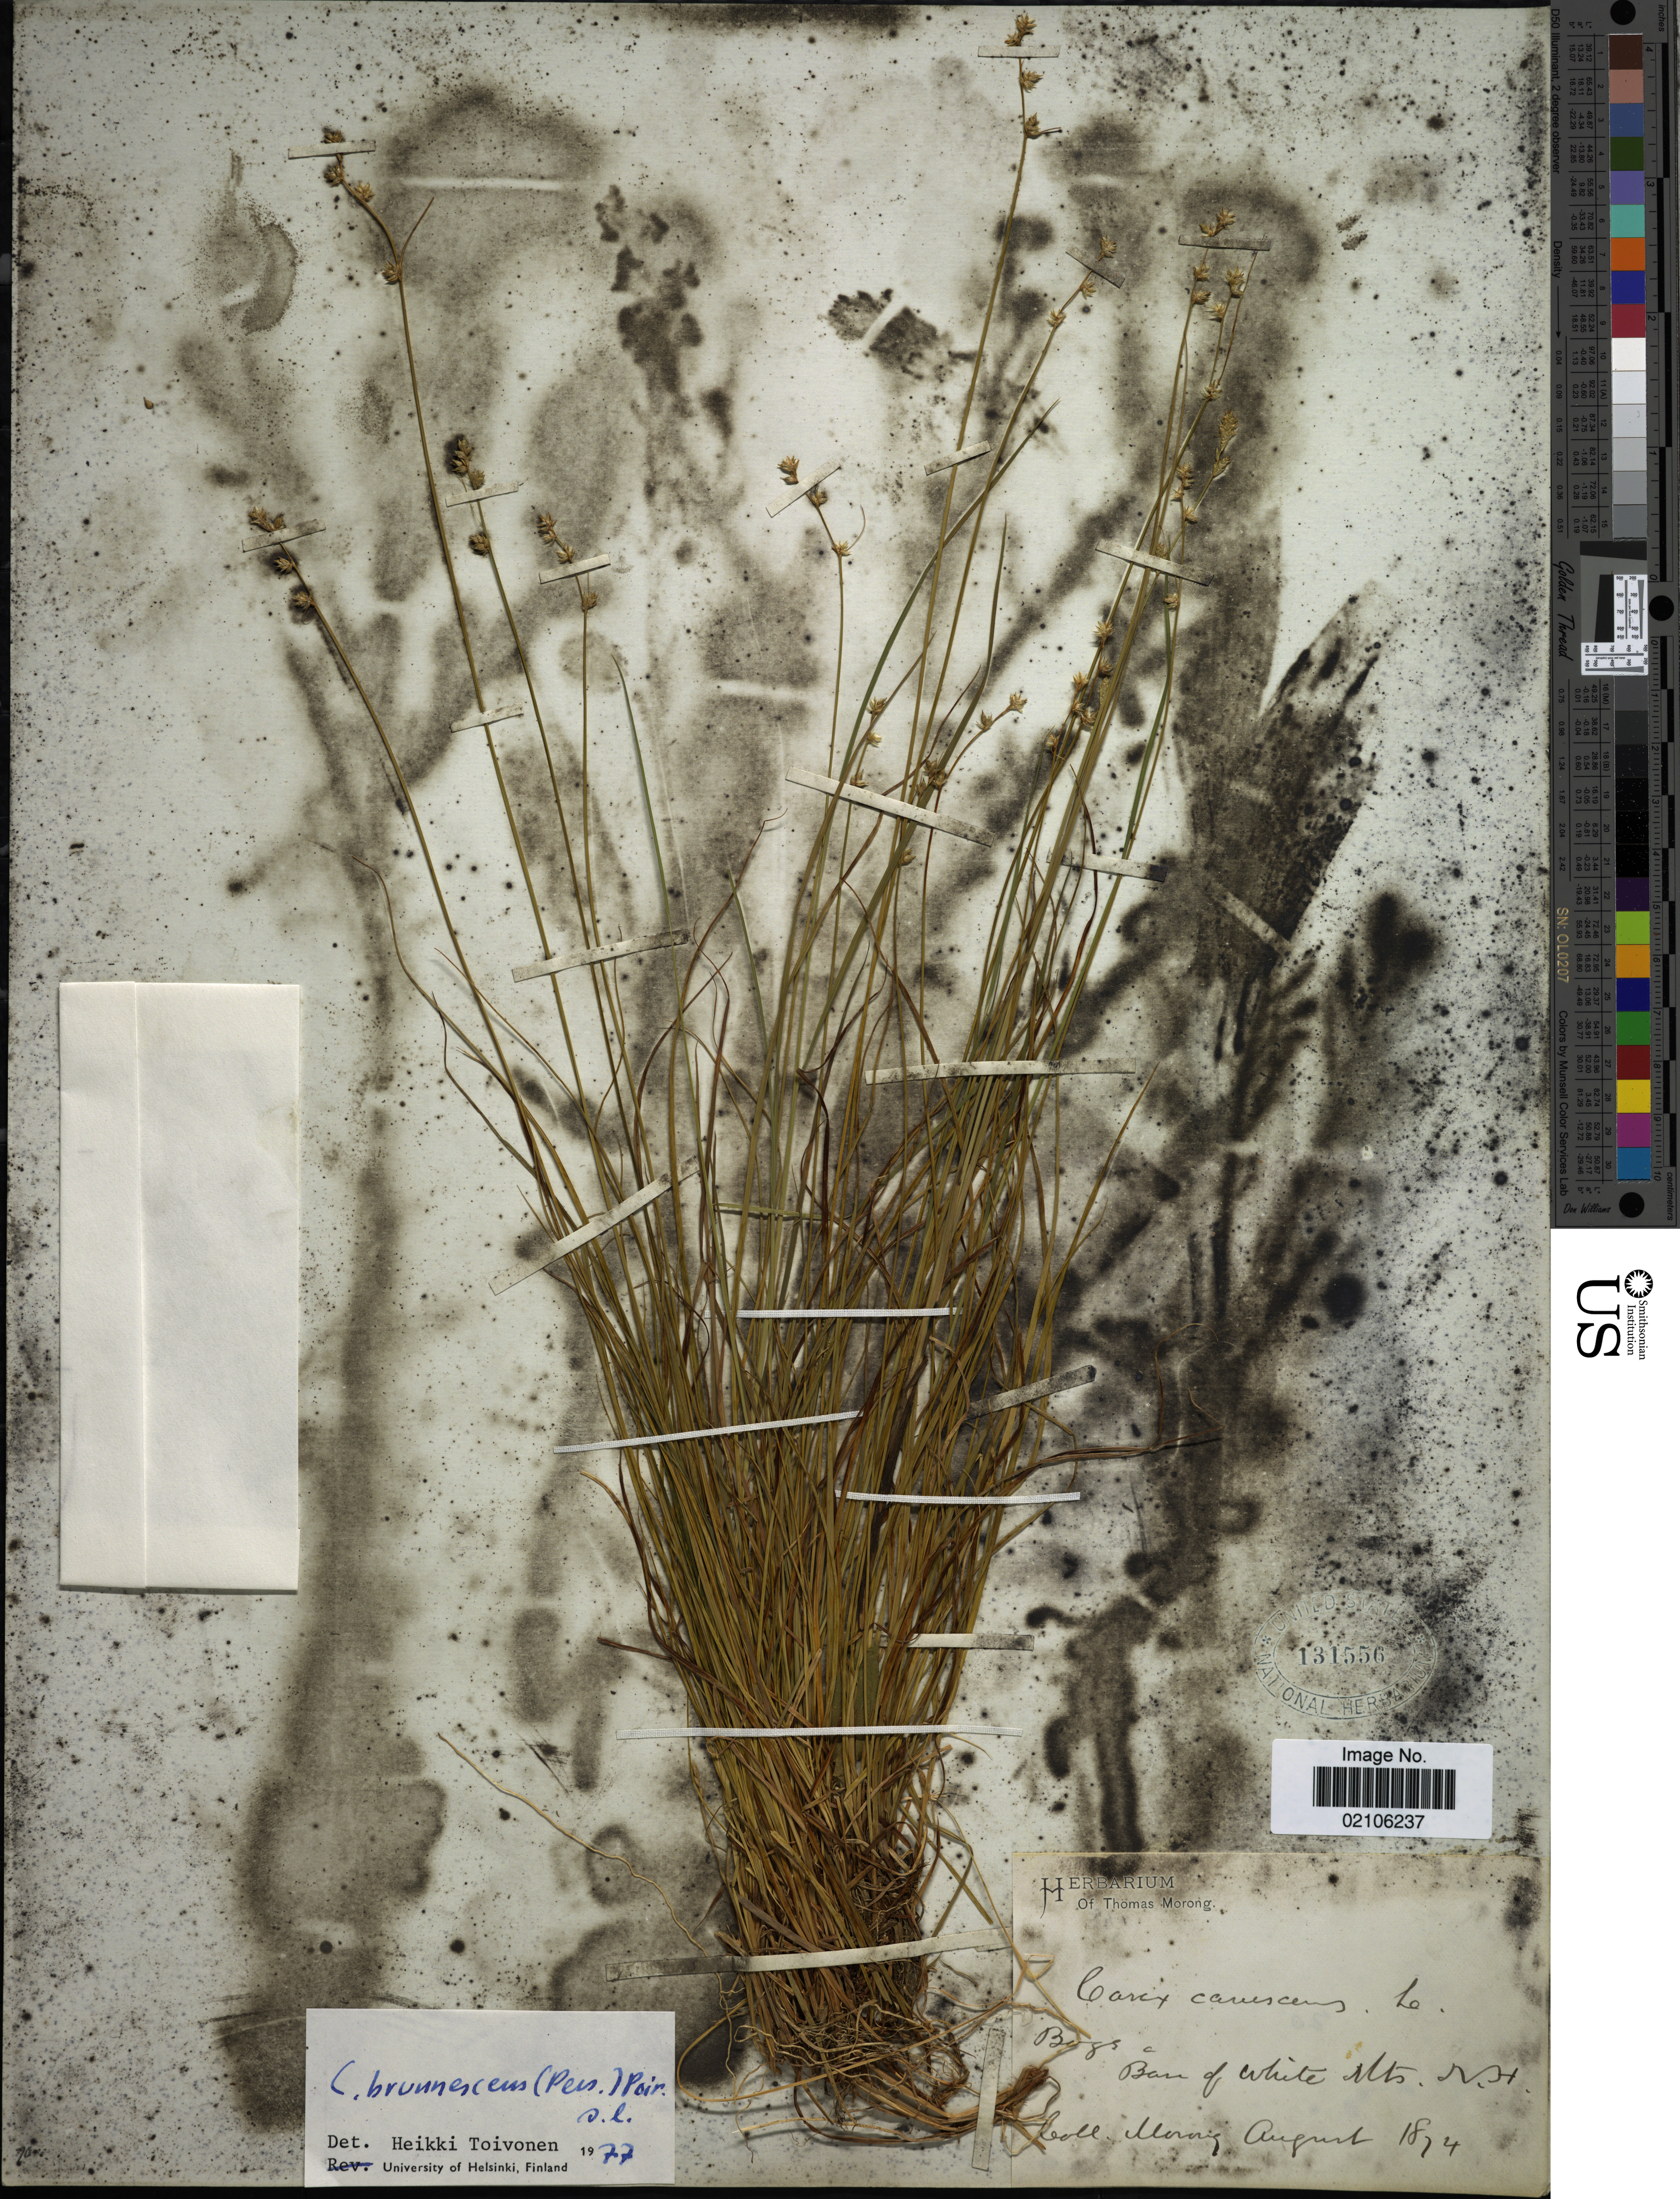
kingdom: Plantae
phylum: Tracheophyta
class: Liliopsida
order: Poales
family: Cyperaceae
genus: Carex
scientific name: Carex brunnescens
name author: (Pers.) Poir.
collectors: ex herb. T. Morong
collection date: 1874-08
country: United States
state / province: New Hampshire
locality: Base of White Mts.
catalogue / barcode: US 131556